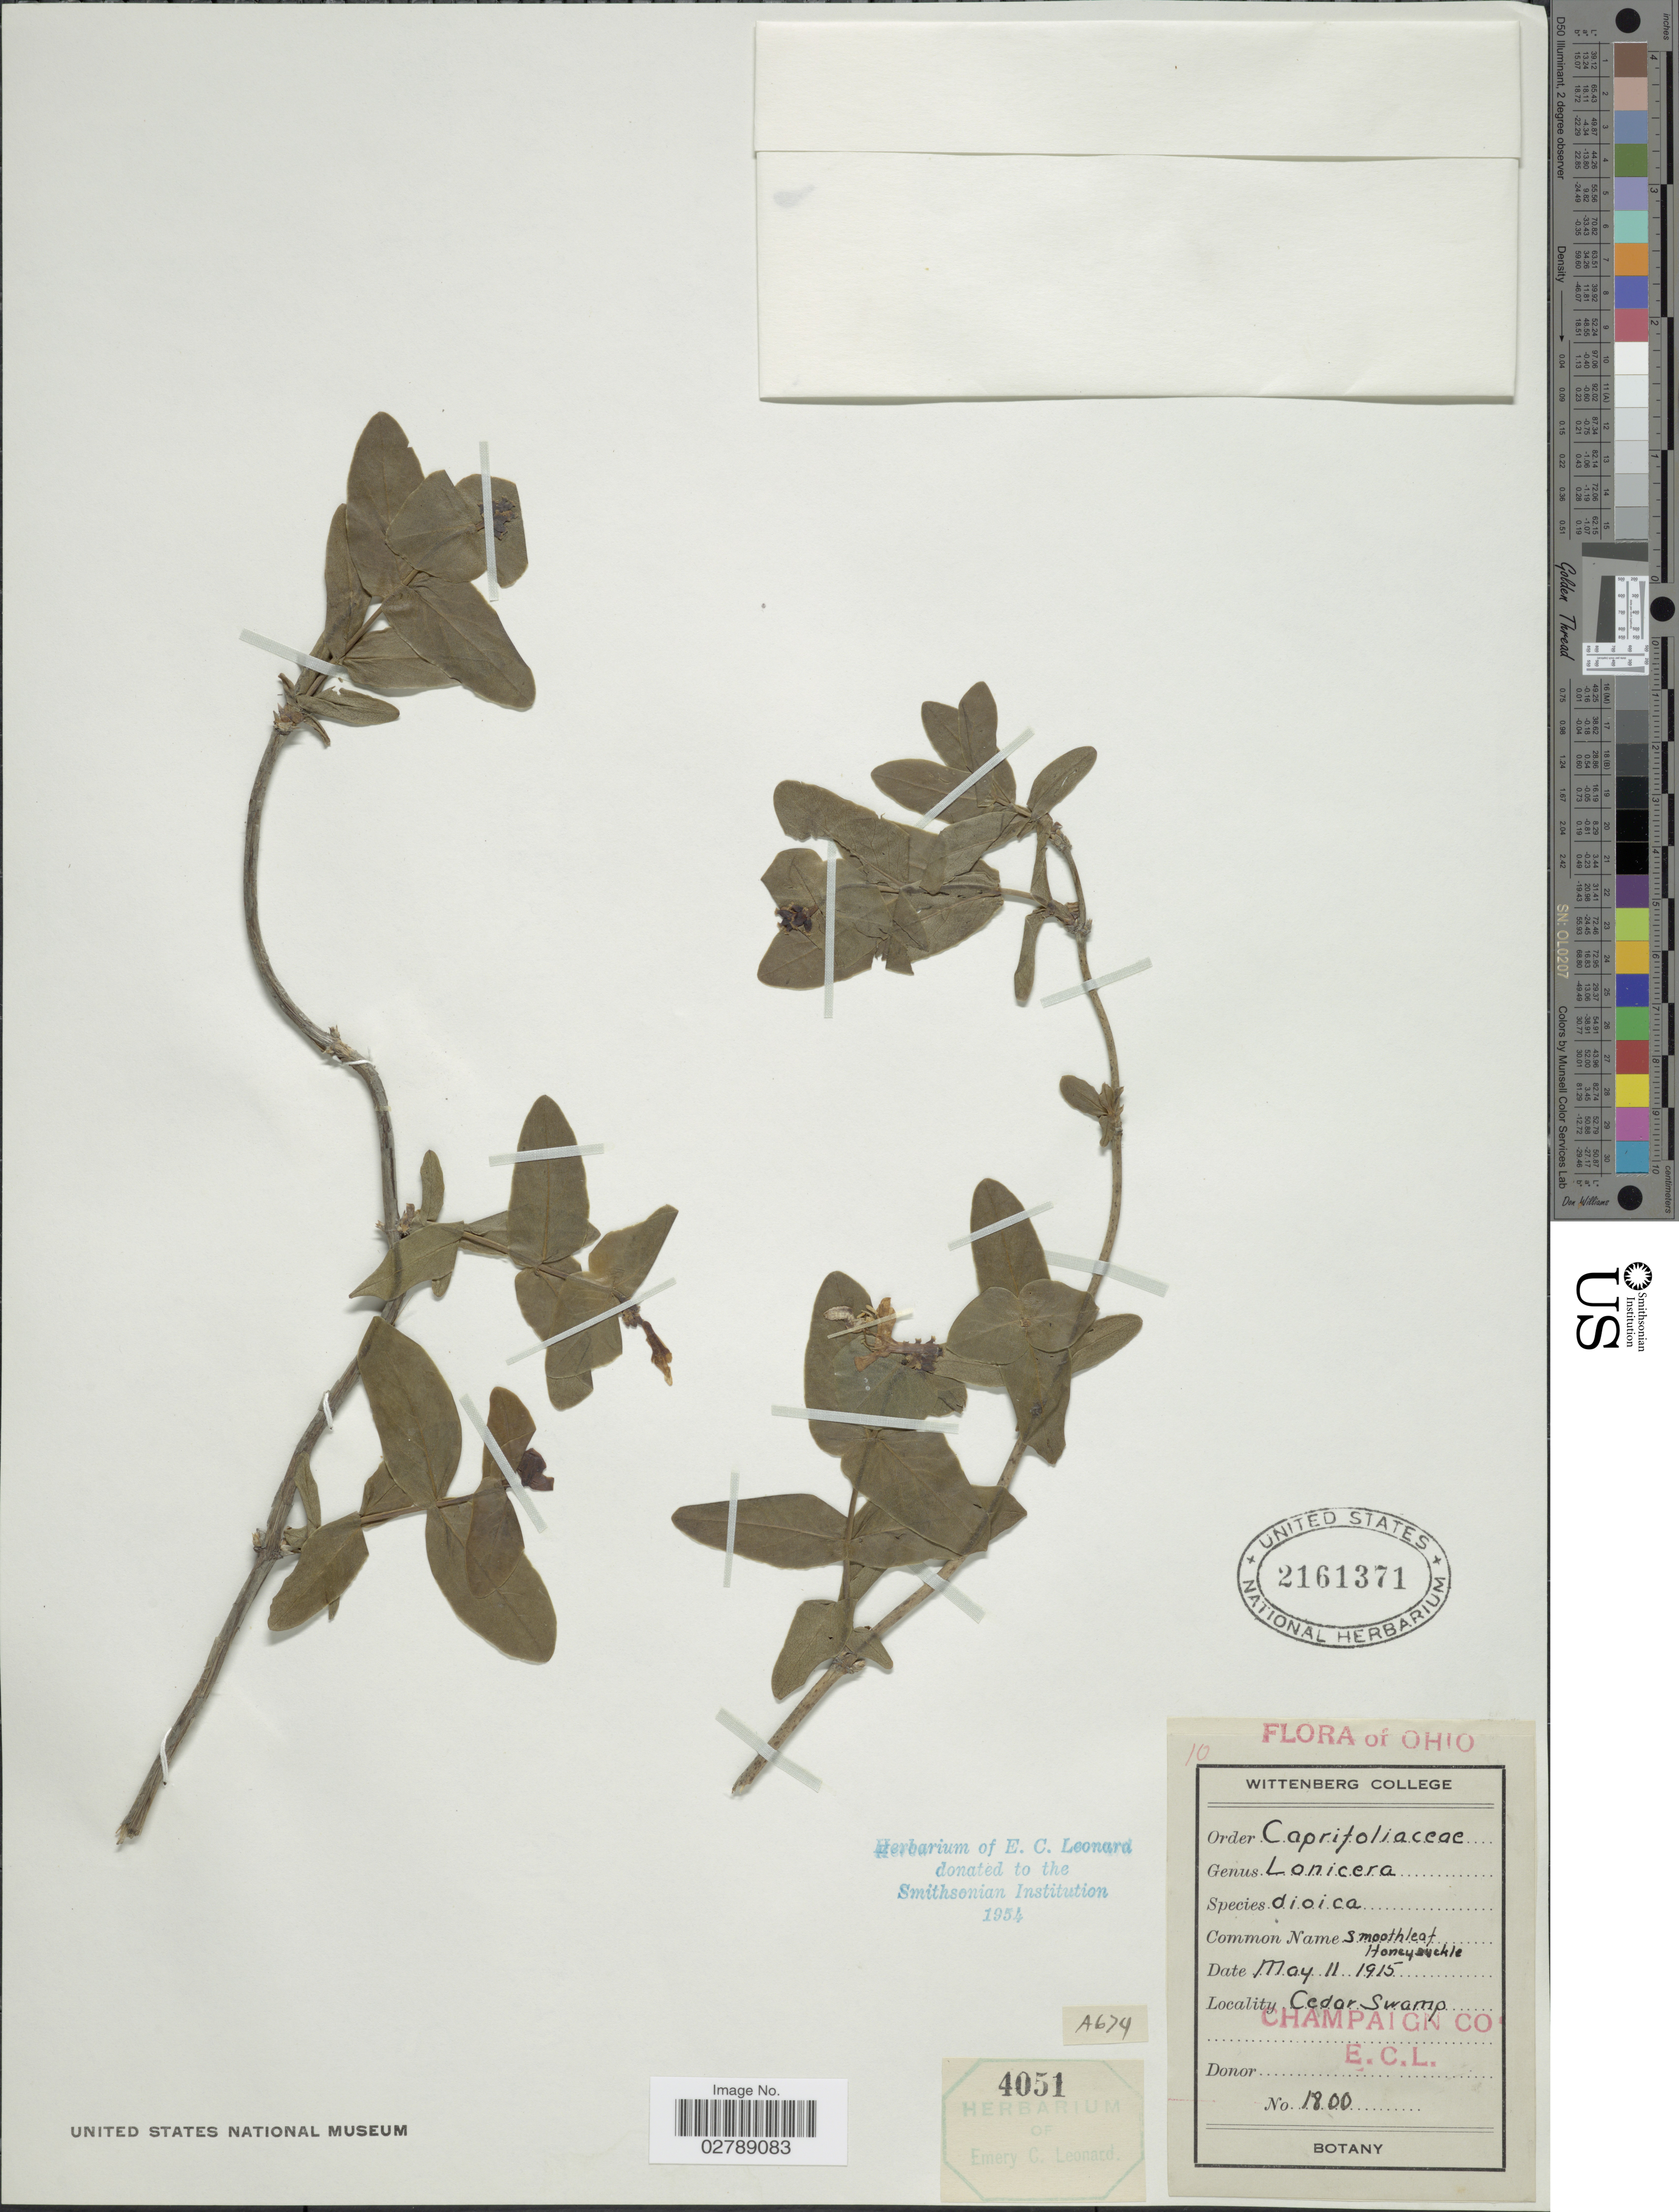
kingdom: Plantae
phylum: Tracheophyta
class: Magnoliopsida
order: Dipsacales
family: Caprifoliaceae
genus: Lonicera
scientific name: Lonicera dioica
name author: L.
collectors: E. C. Leonard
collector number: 1800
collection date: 1915-05-11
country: United States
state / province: Ohio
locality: Cedar Swamp. Champaign Co.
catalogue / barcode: US 2161371